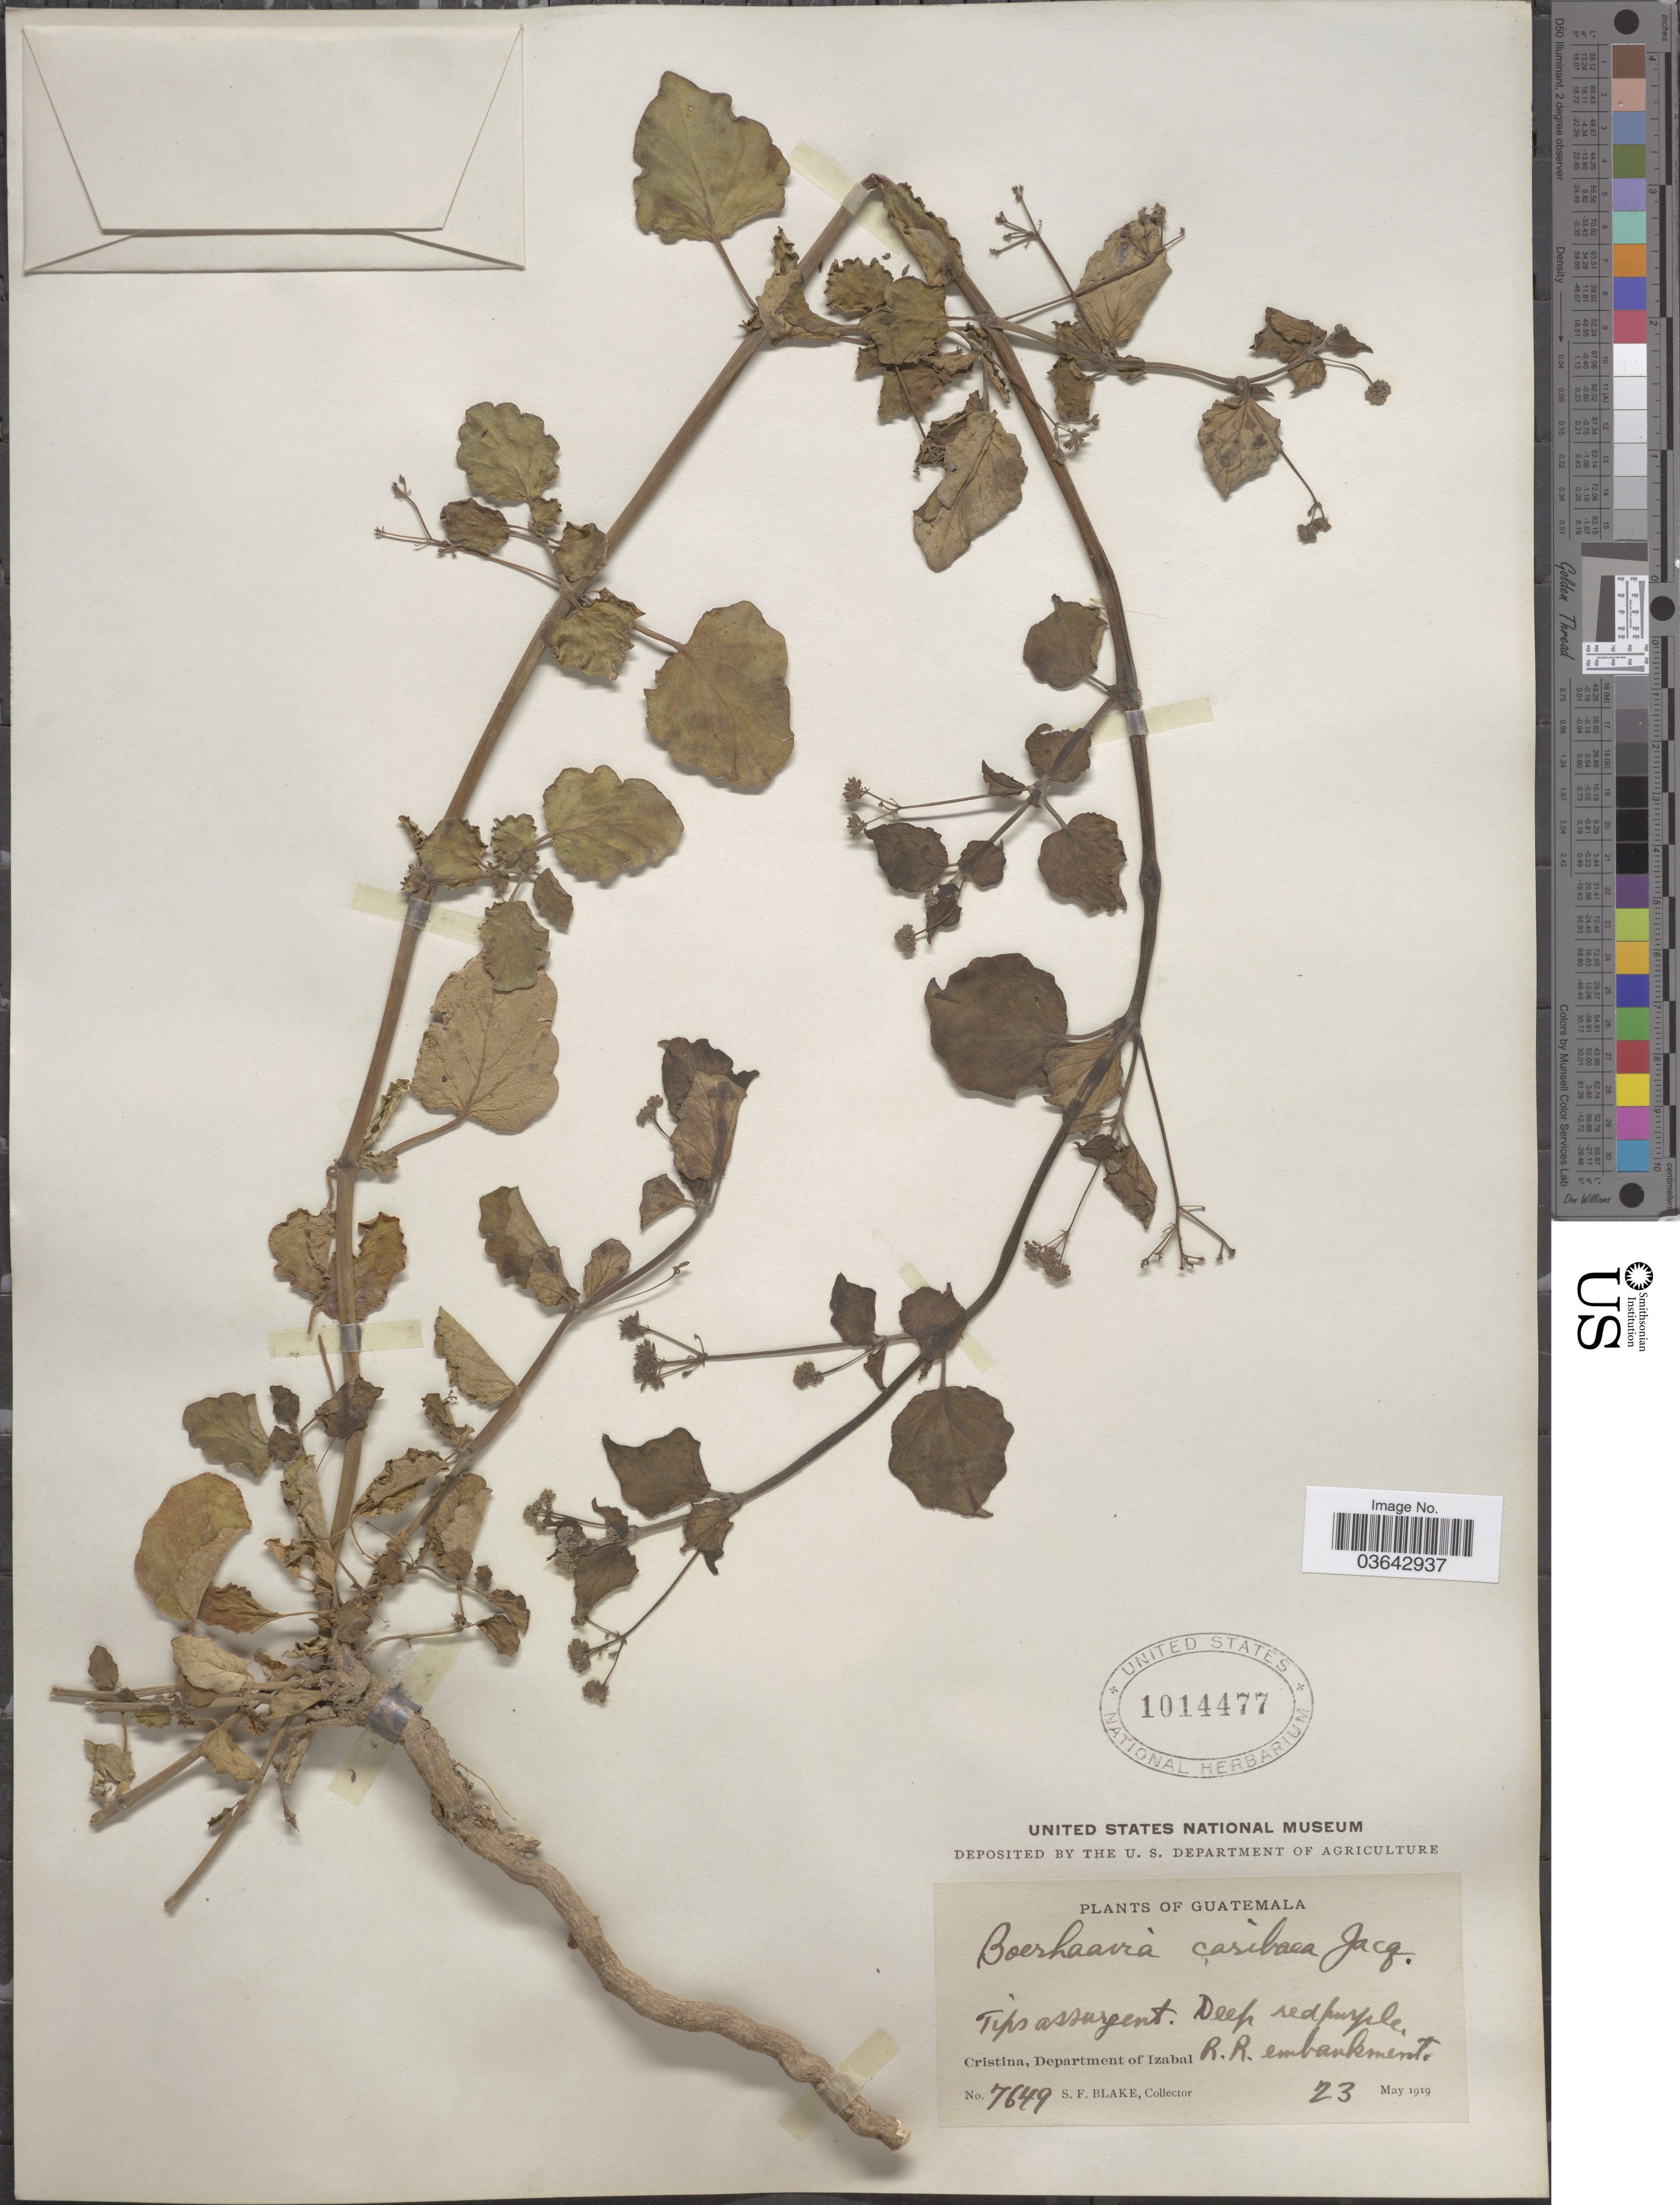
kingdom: Plantae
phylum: Tracheophyta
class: Magnoliopsida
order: Caryophyllales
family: Nyctaginaceae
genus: Boerhavia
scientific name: Boerhavia caribaea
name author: Jacq.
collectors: S. Blake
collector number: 7649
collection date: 1919-05-23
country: Guatemala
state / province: Izabal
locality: Cristina, Department of Izabal.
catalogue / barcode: US 1014477